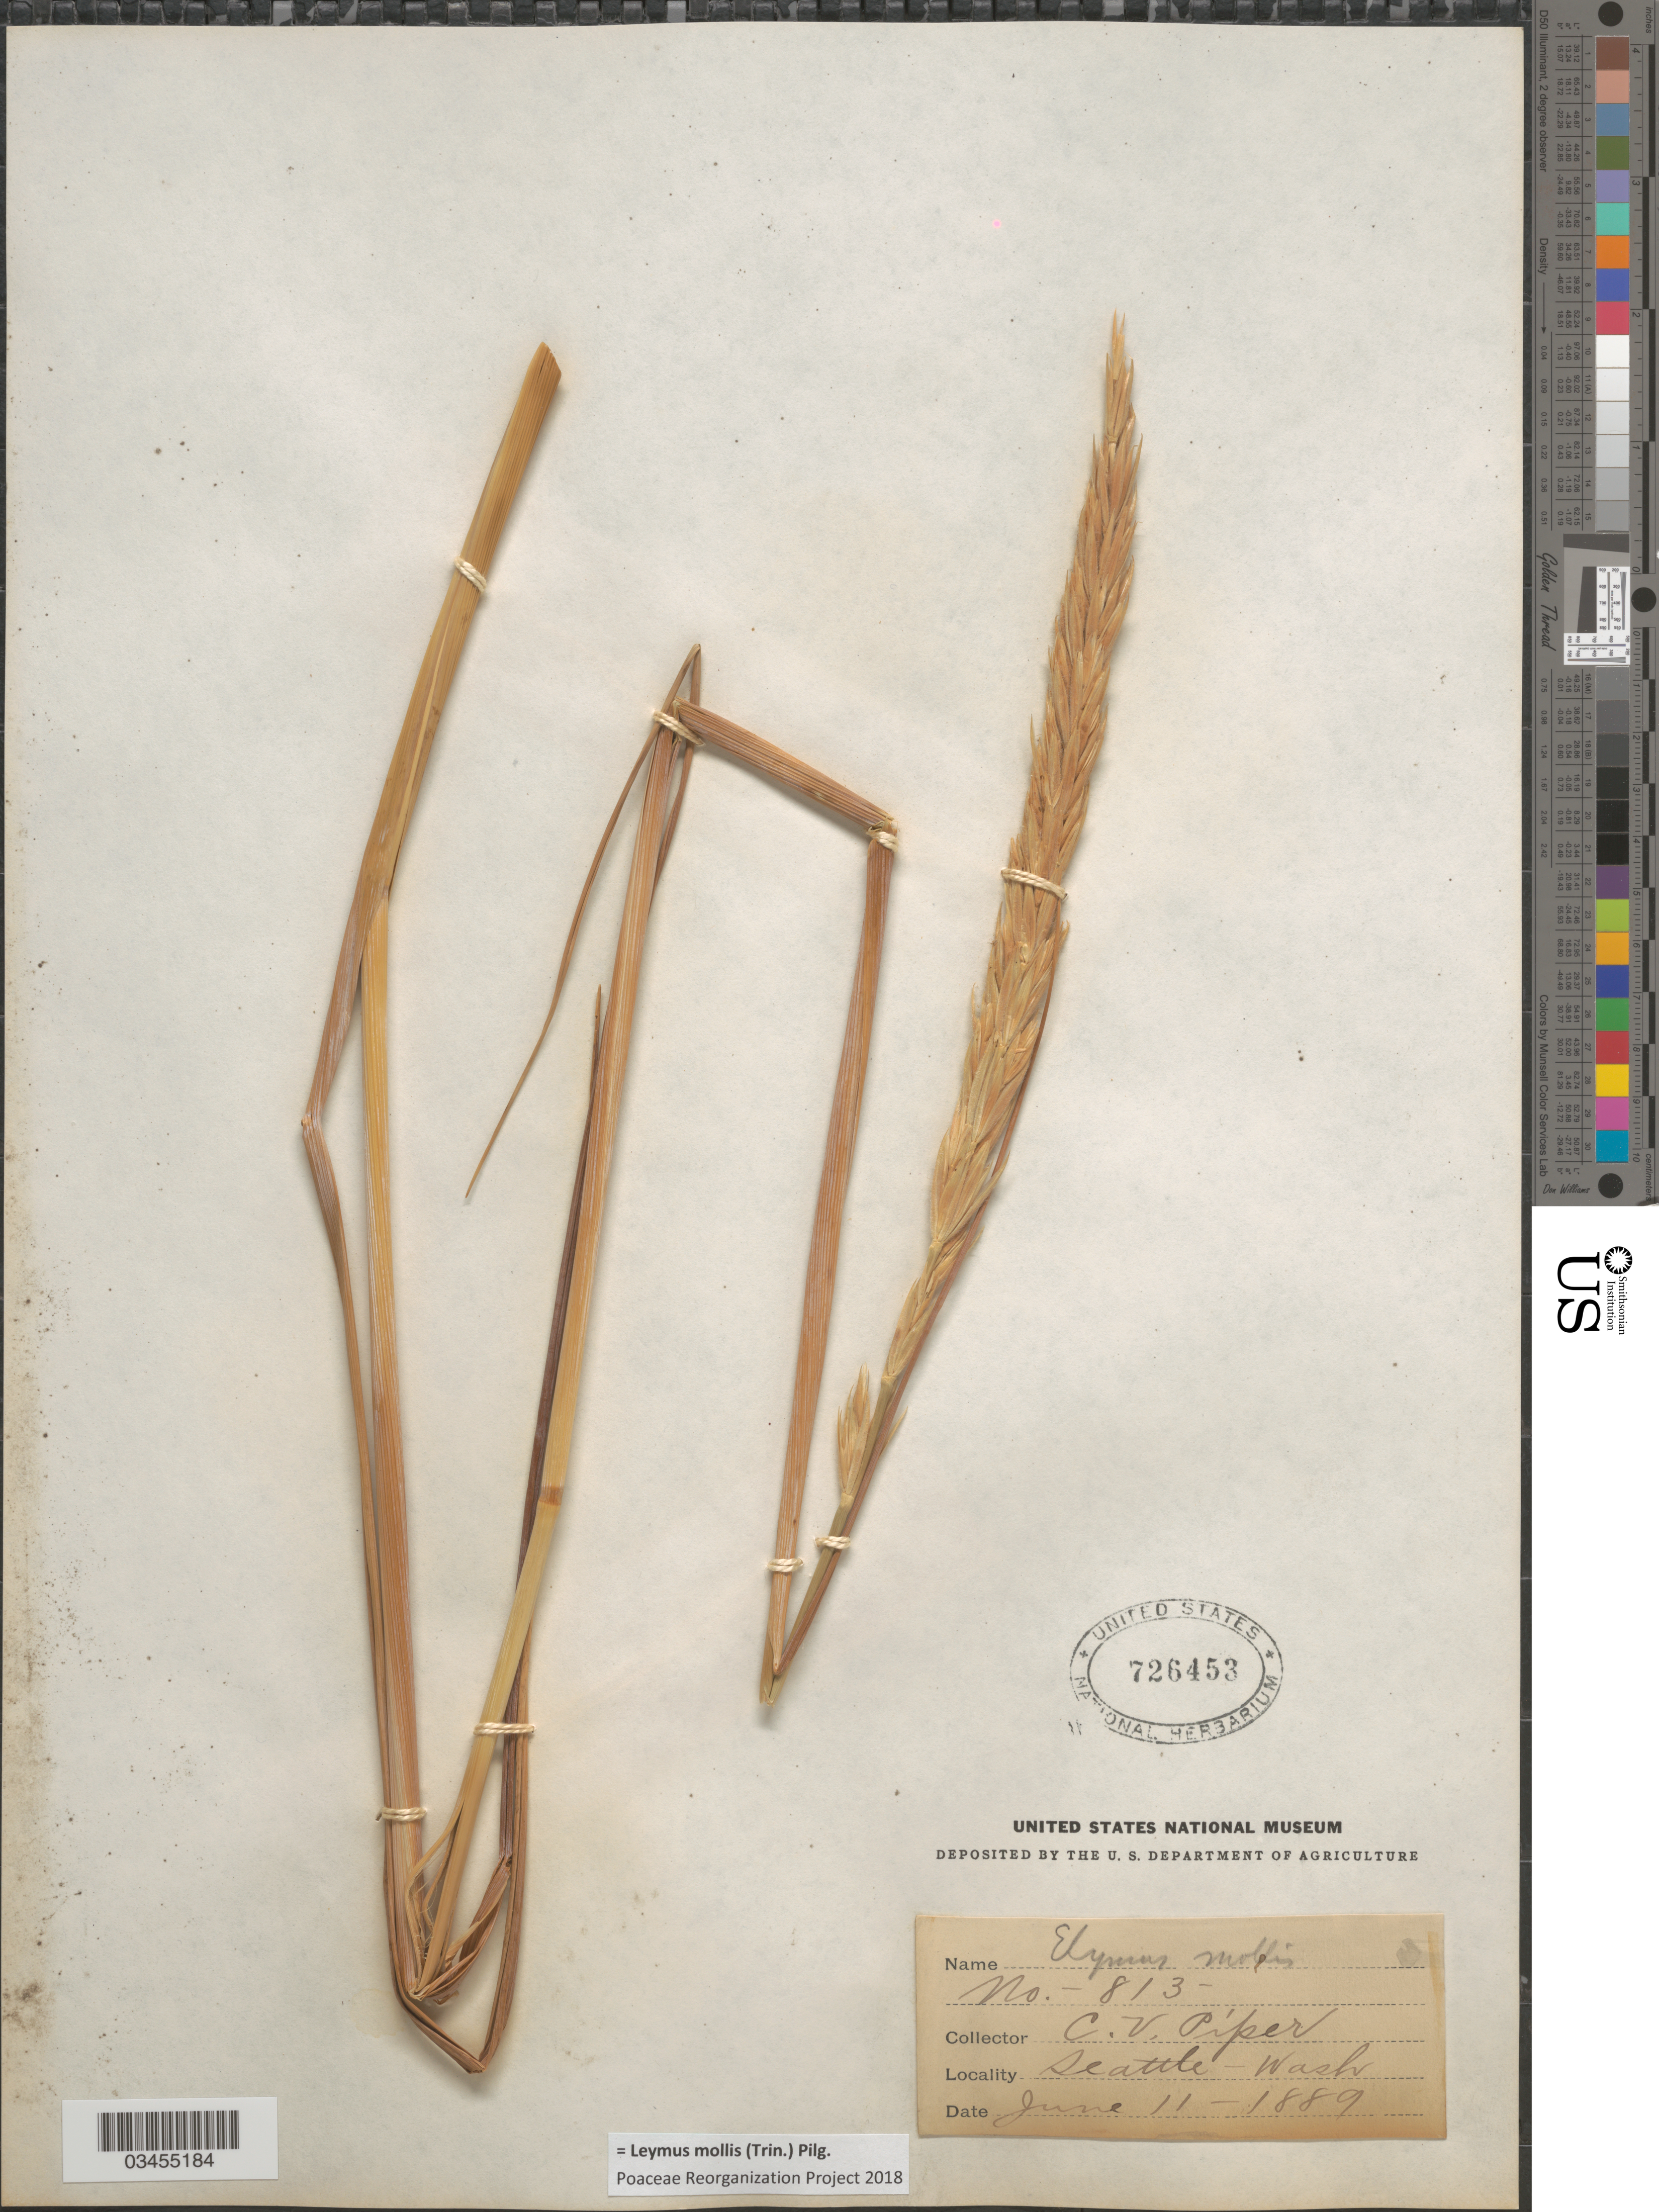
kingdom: Plantae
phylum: Tracheophyta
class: Liliopsida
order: Poales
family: Poaceae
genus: Leymus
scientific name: Leymus mollis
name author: (Trin.) Pilg.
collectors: C. V. Piper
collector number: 813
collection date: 1889-06-11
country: United States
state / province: Washington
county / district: King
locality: Seattle.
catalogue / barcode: US 726453